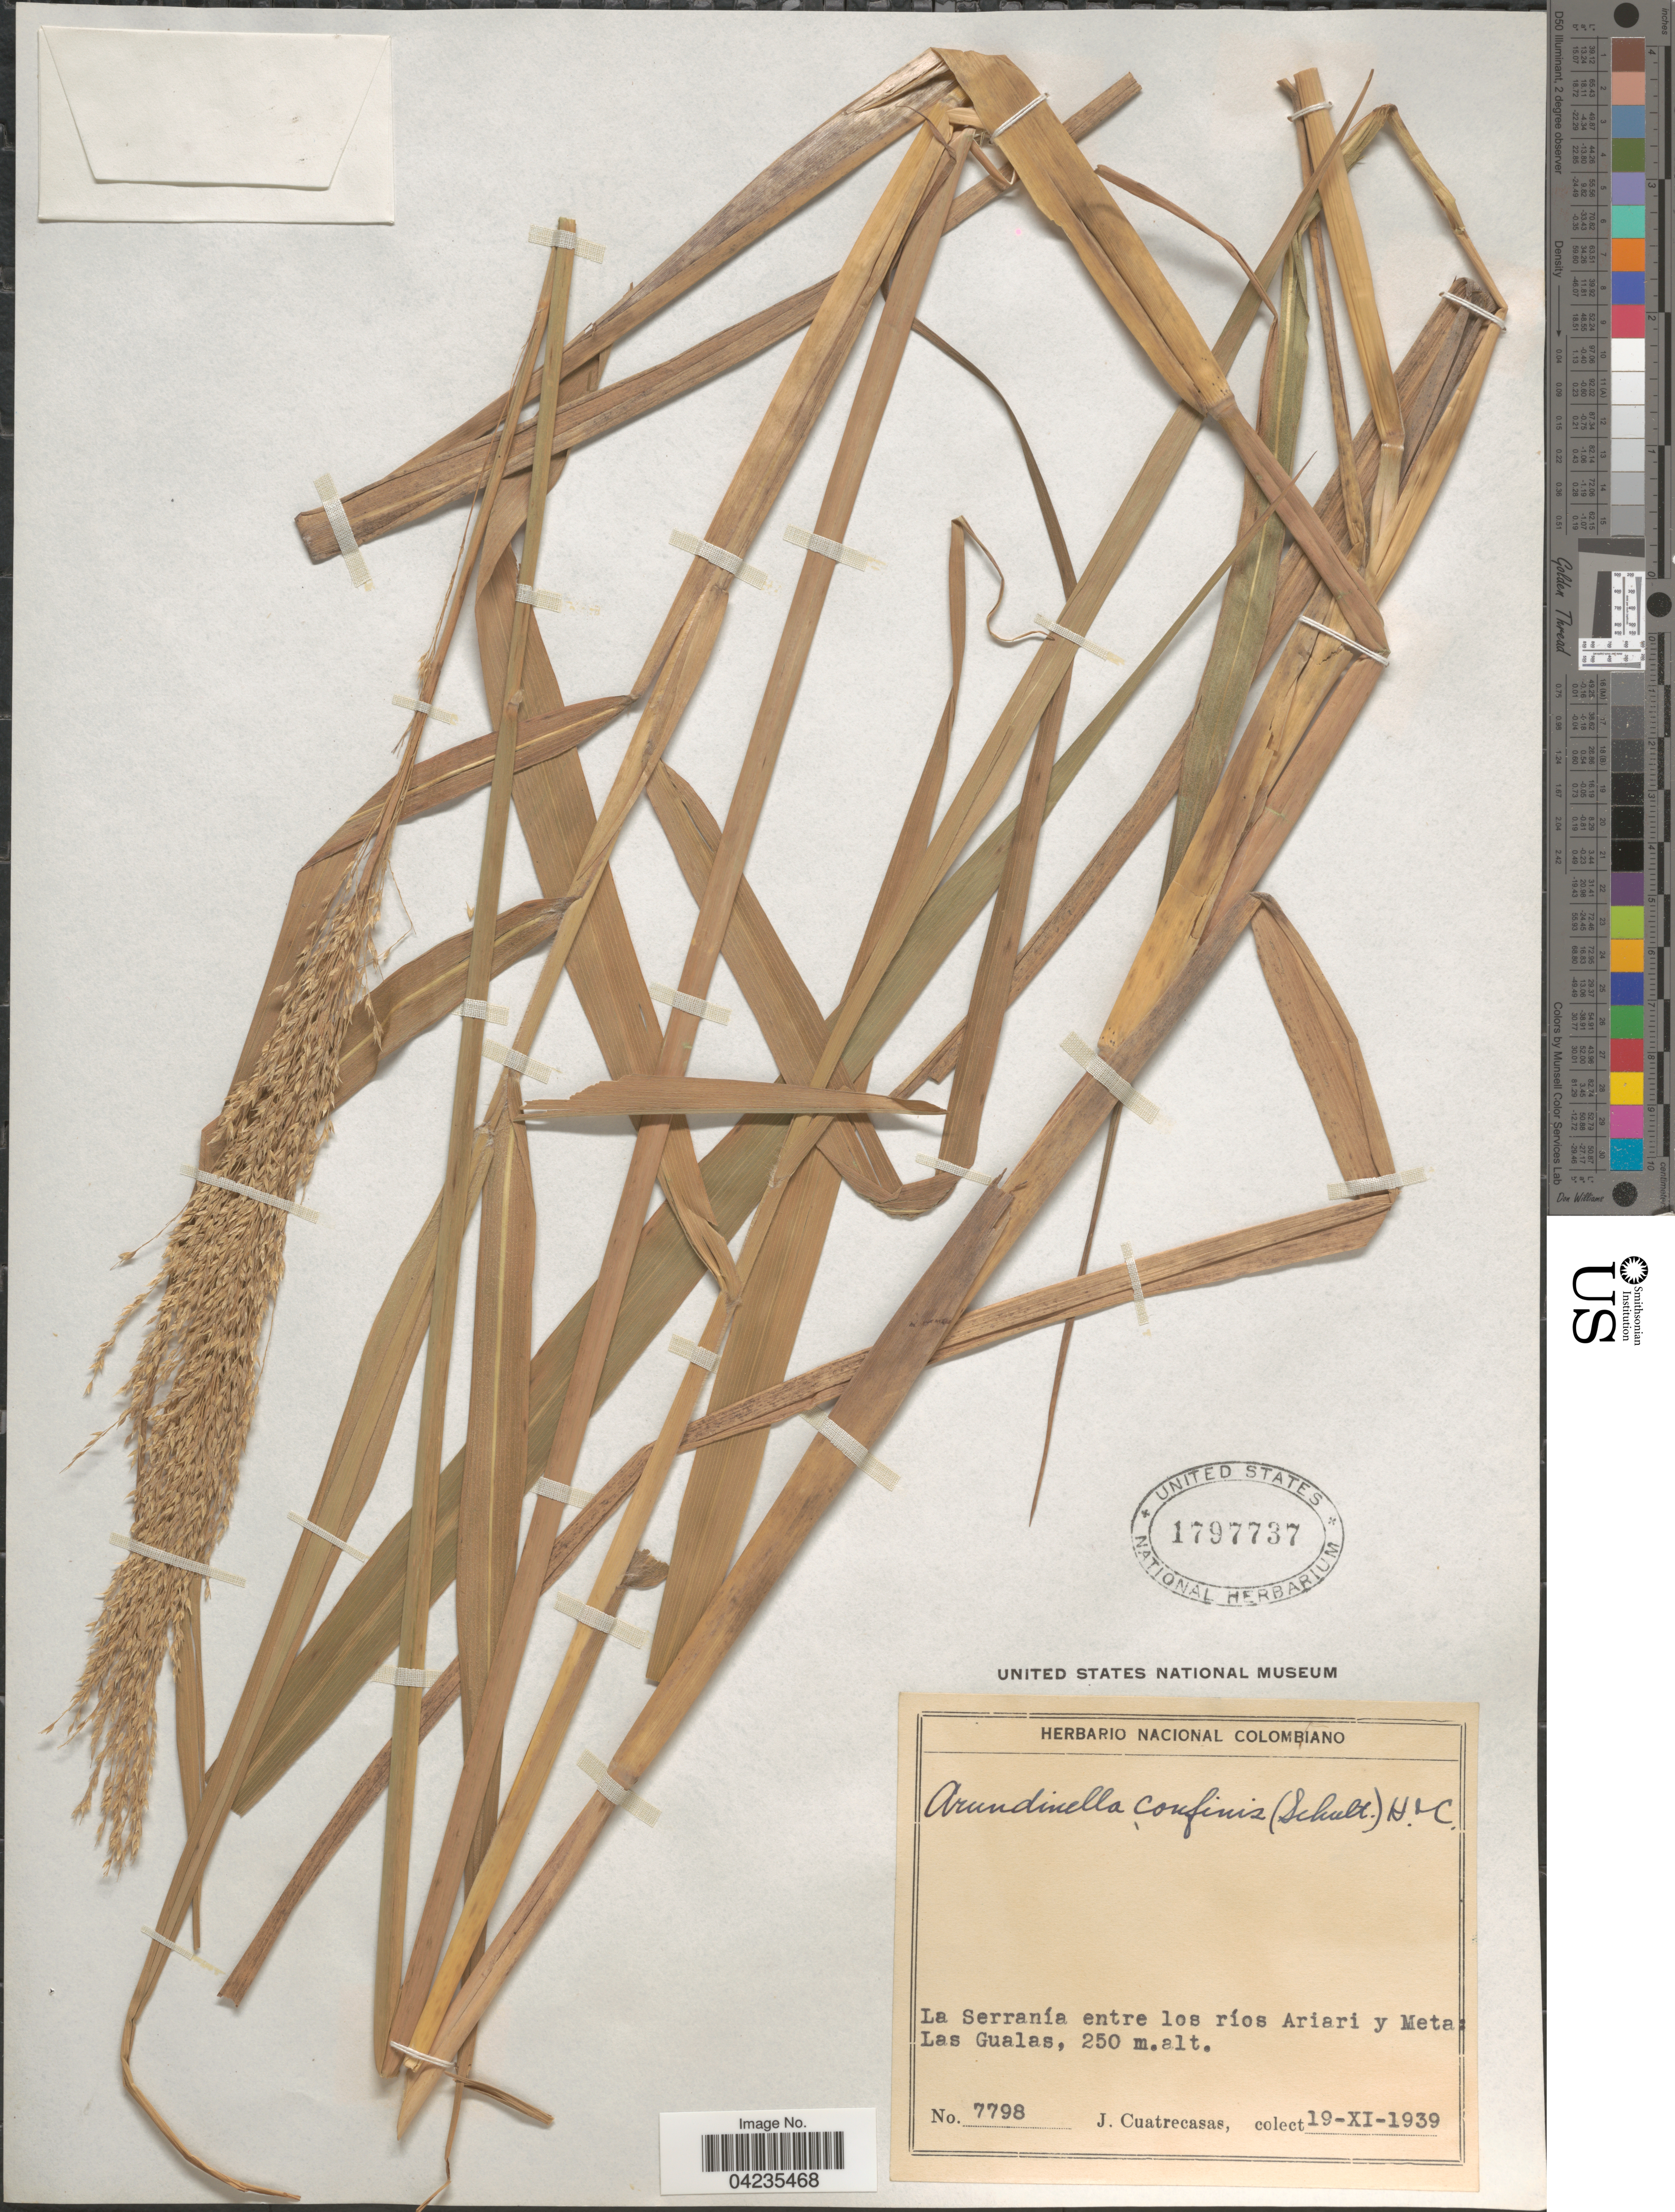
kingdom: Plantae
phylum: Tracheophyta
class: Liliopsida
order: Poales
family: Poaceae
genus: Arundinella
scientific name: Arundinella hispida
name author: (Humb. & Bonpl. ex Willd.) Kuntze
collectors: J. Cuatrecasas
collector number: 7798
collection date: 1939-11-19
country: Colombia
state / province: Meta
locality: La Serranía entre los ríos Ariari y Meta: Las Gualas.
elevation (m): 250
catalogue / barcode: US 1797737